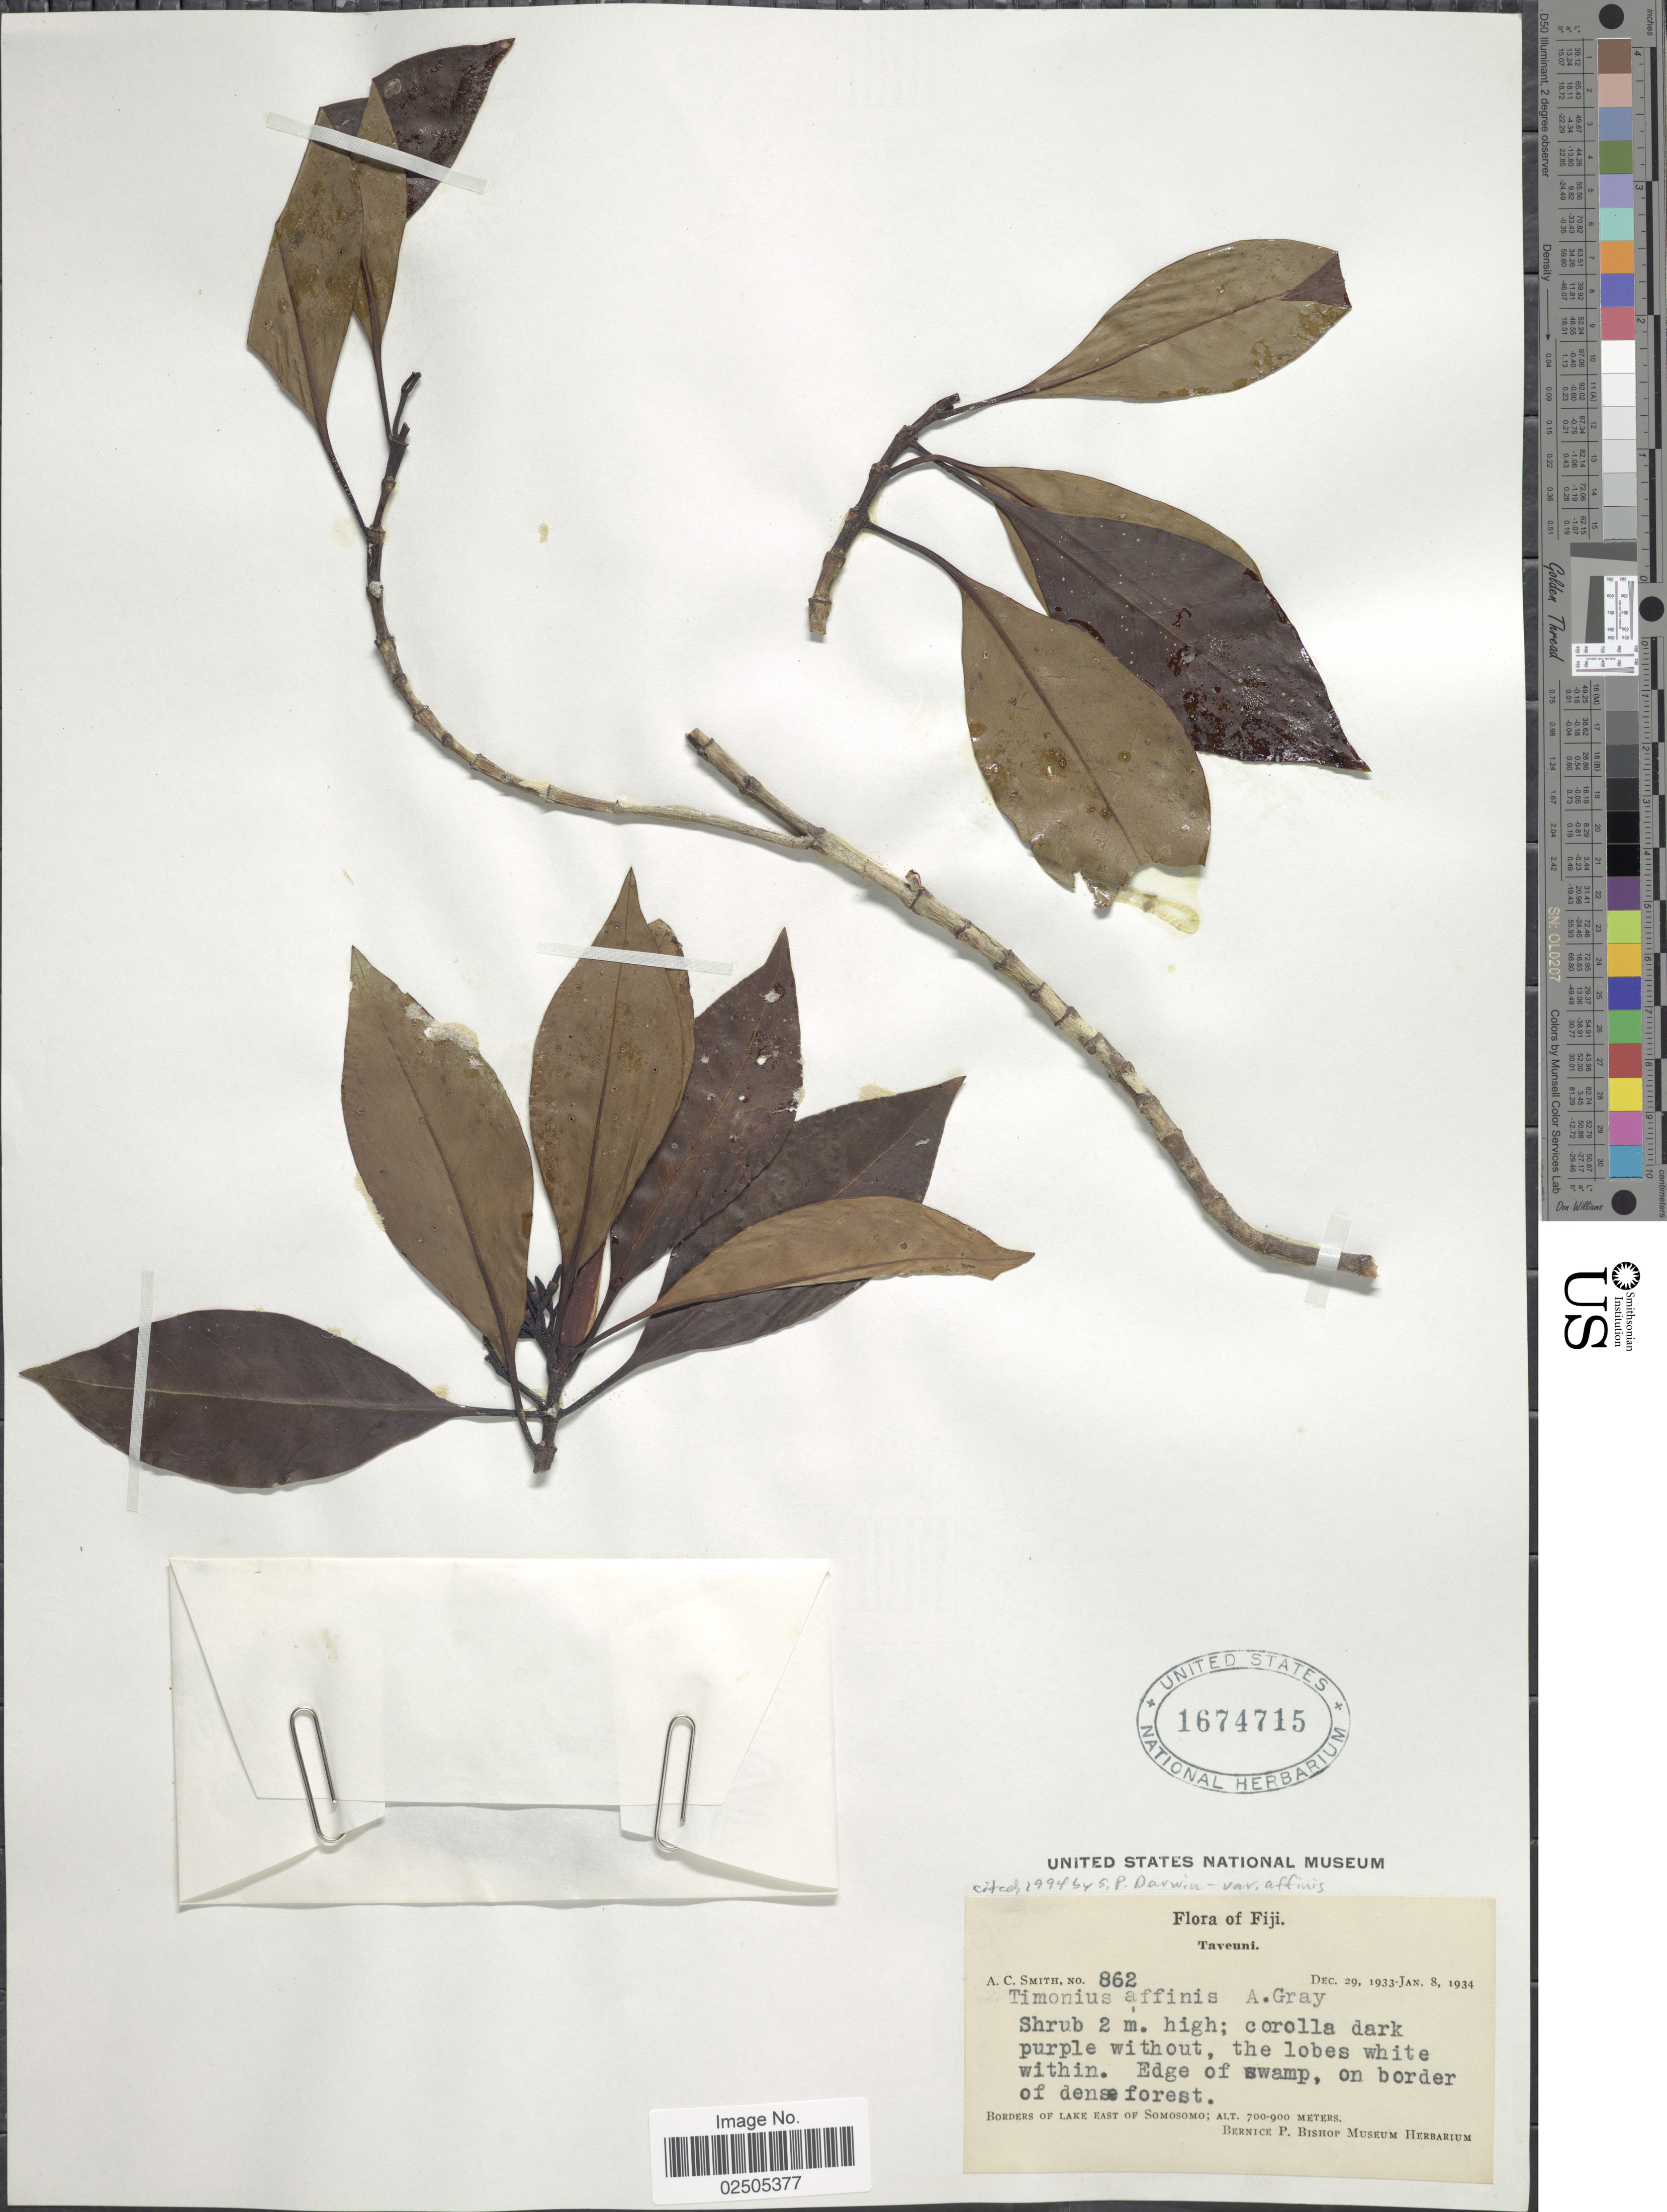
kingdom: Plantae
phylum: Tracheophyta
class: Magnoliopsida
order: Gentianales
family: Rubiaceae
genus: Timonius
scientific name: Timonius affinis var. affinis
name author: A. Gray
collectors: A. C. Smith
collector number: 862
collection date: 1933-12-29/1934-01-08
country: Fiji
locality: Taveuni, Borders of Lake east of Somosomo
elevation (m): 700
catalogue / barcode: US 1674715